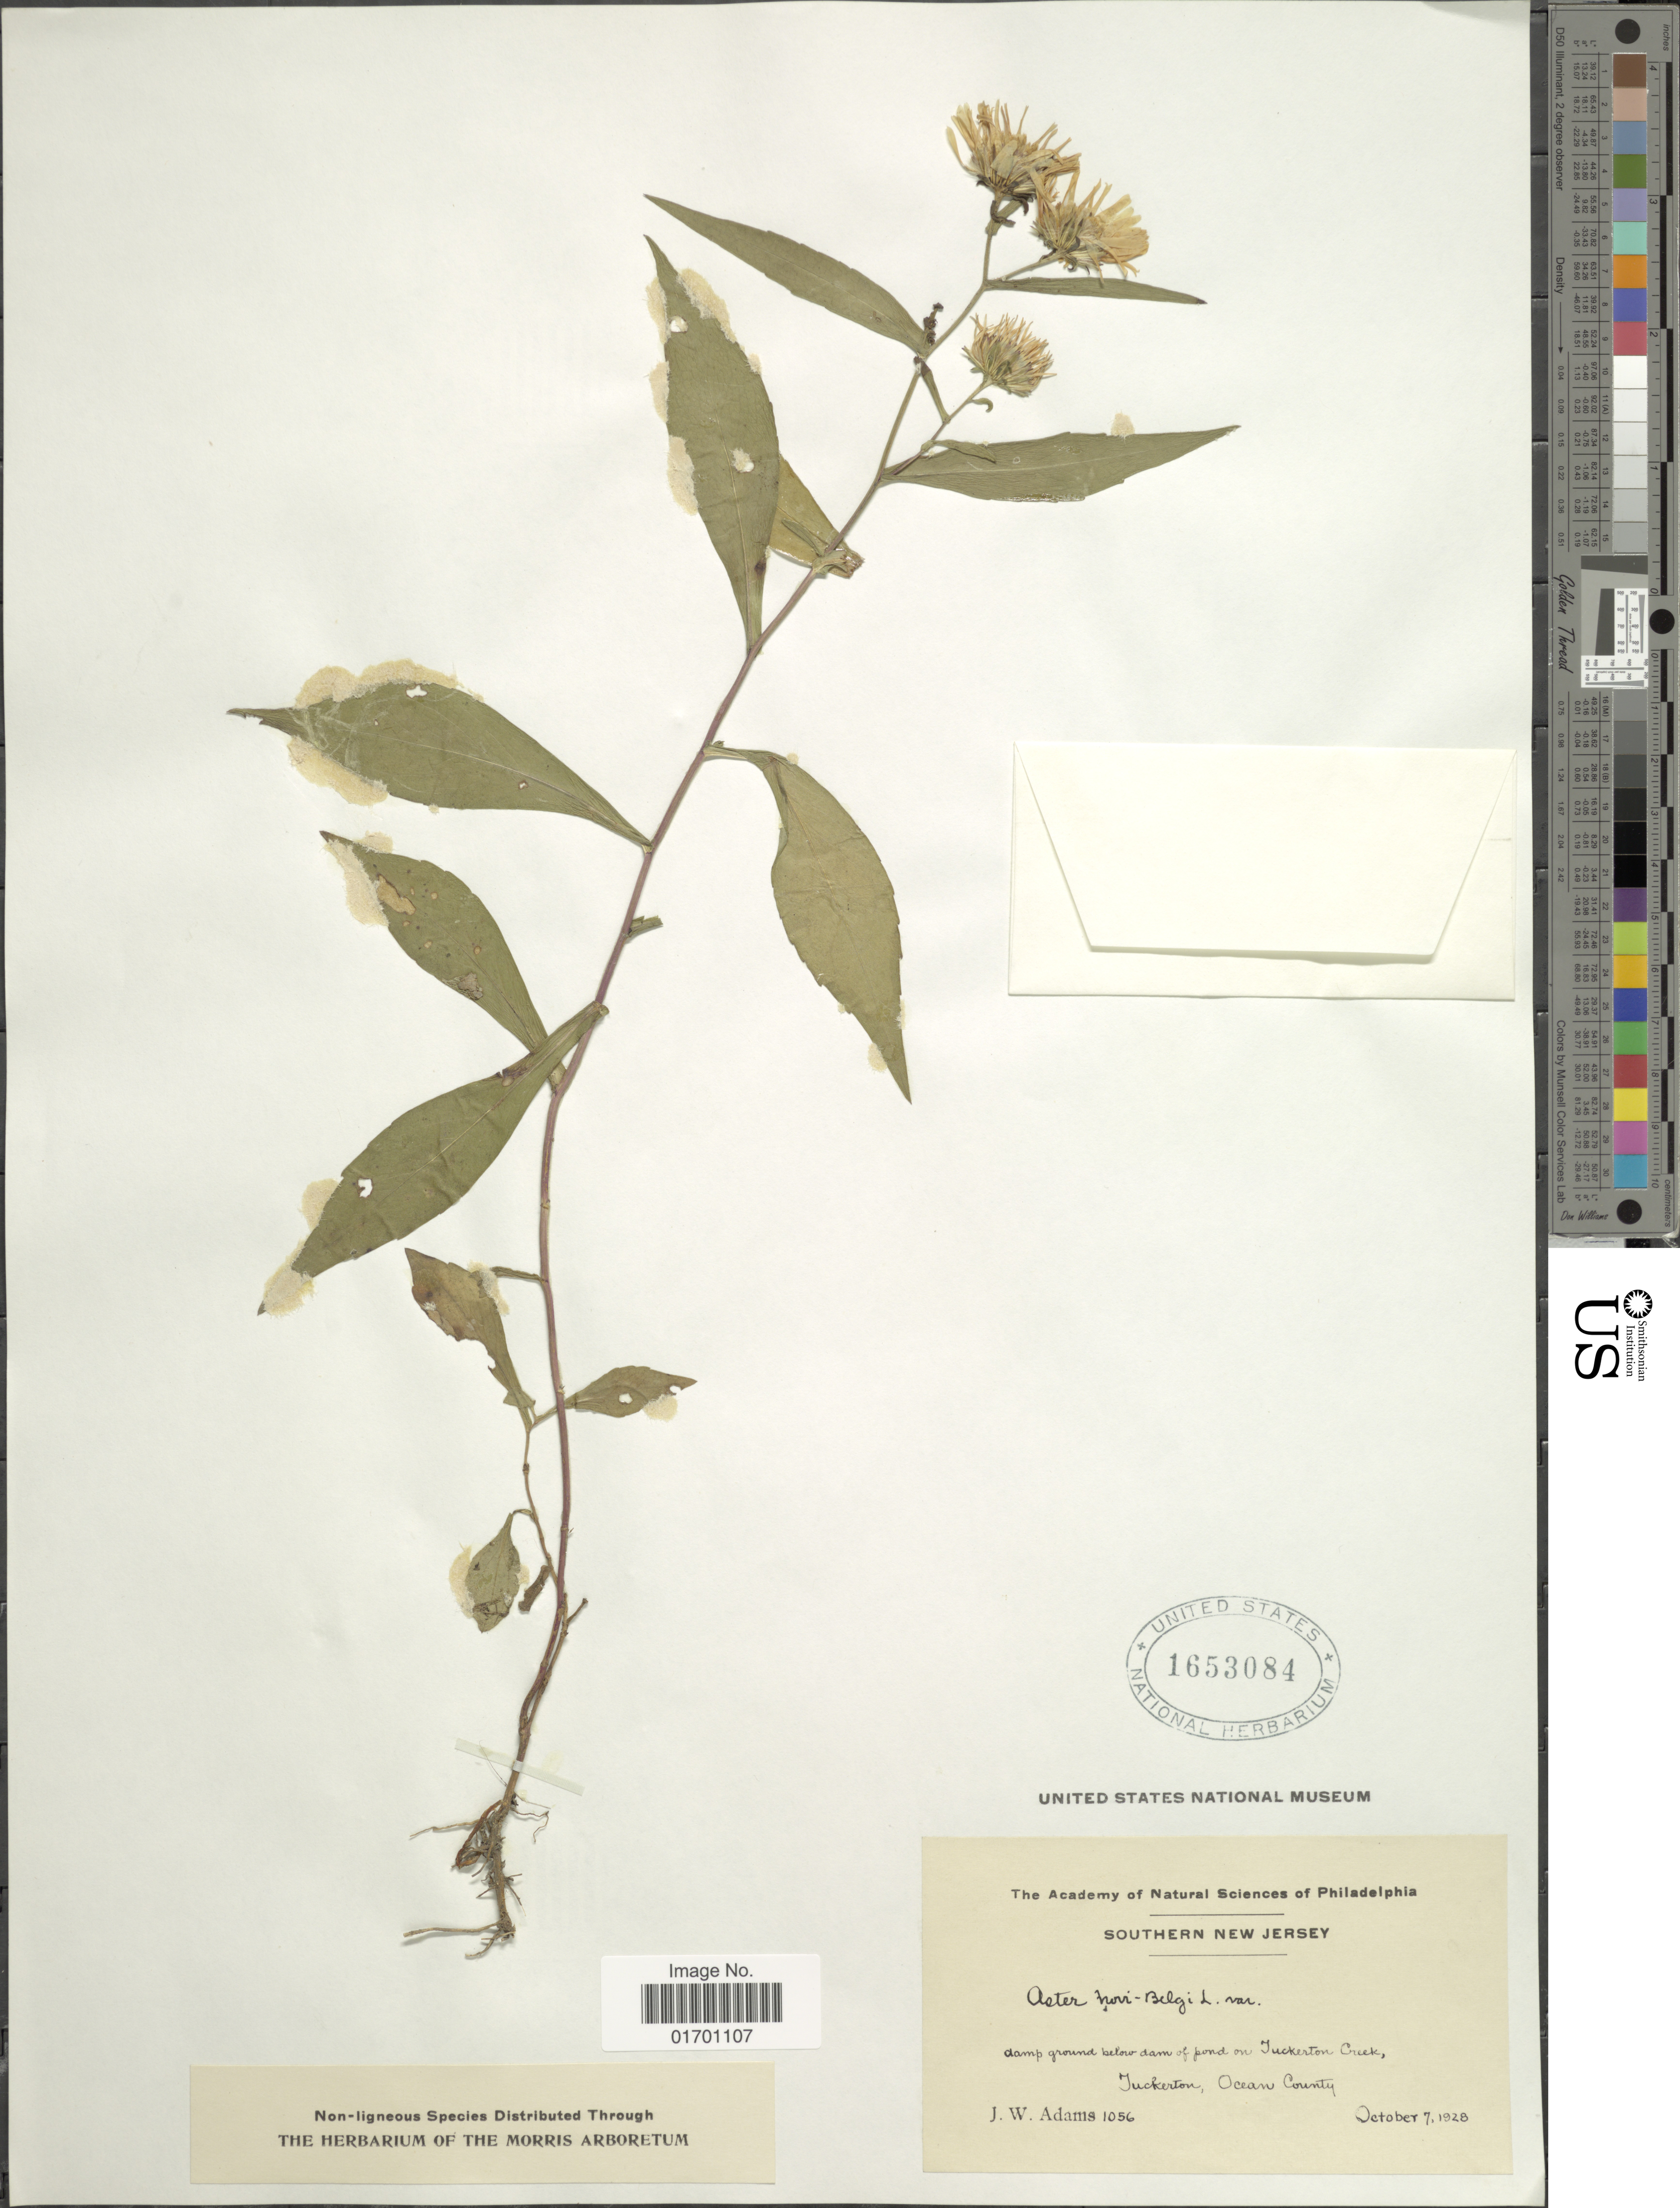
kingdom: Plantae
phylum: Tracheophyta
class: Magnoliopsida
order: Asterales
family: Asteraceae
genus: Symphyotrichum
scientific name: Symphyotrichum novi-belgii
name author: (L.) G.L. Nesom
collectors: J. Adams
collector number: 1056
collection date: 1928-10-07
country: United States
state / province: New Jersey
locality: Southern New Jersey. Damp ground below dam of pond on Juckerton Creek, Juckerton, Ocean County.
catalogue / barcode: US 1653084